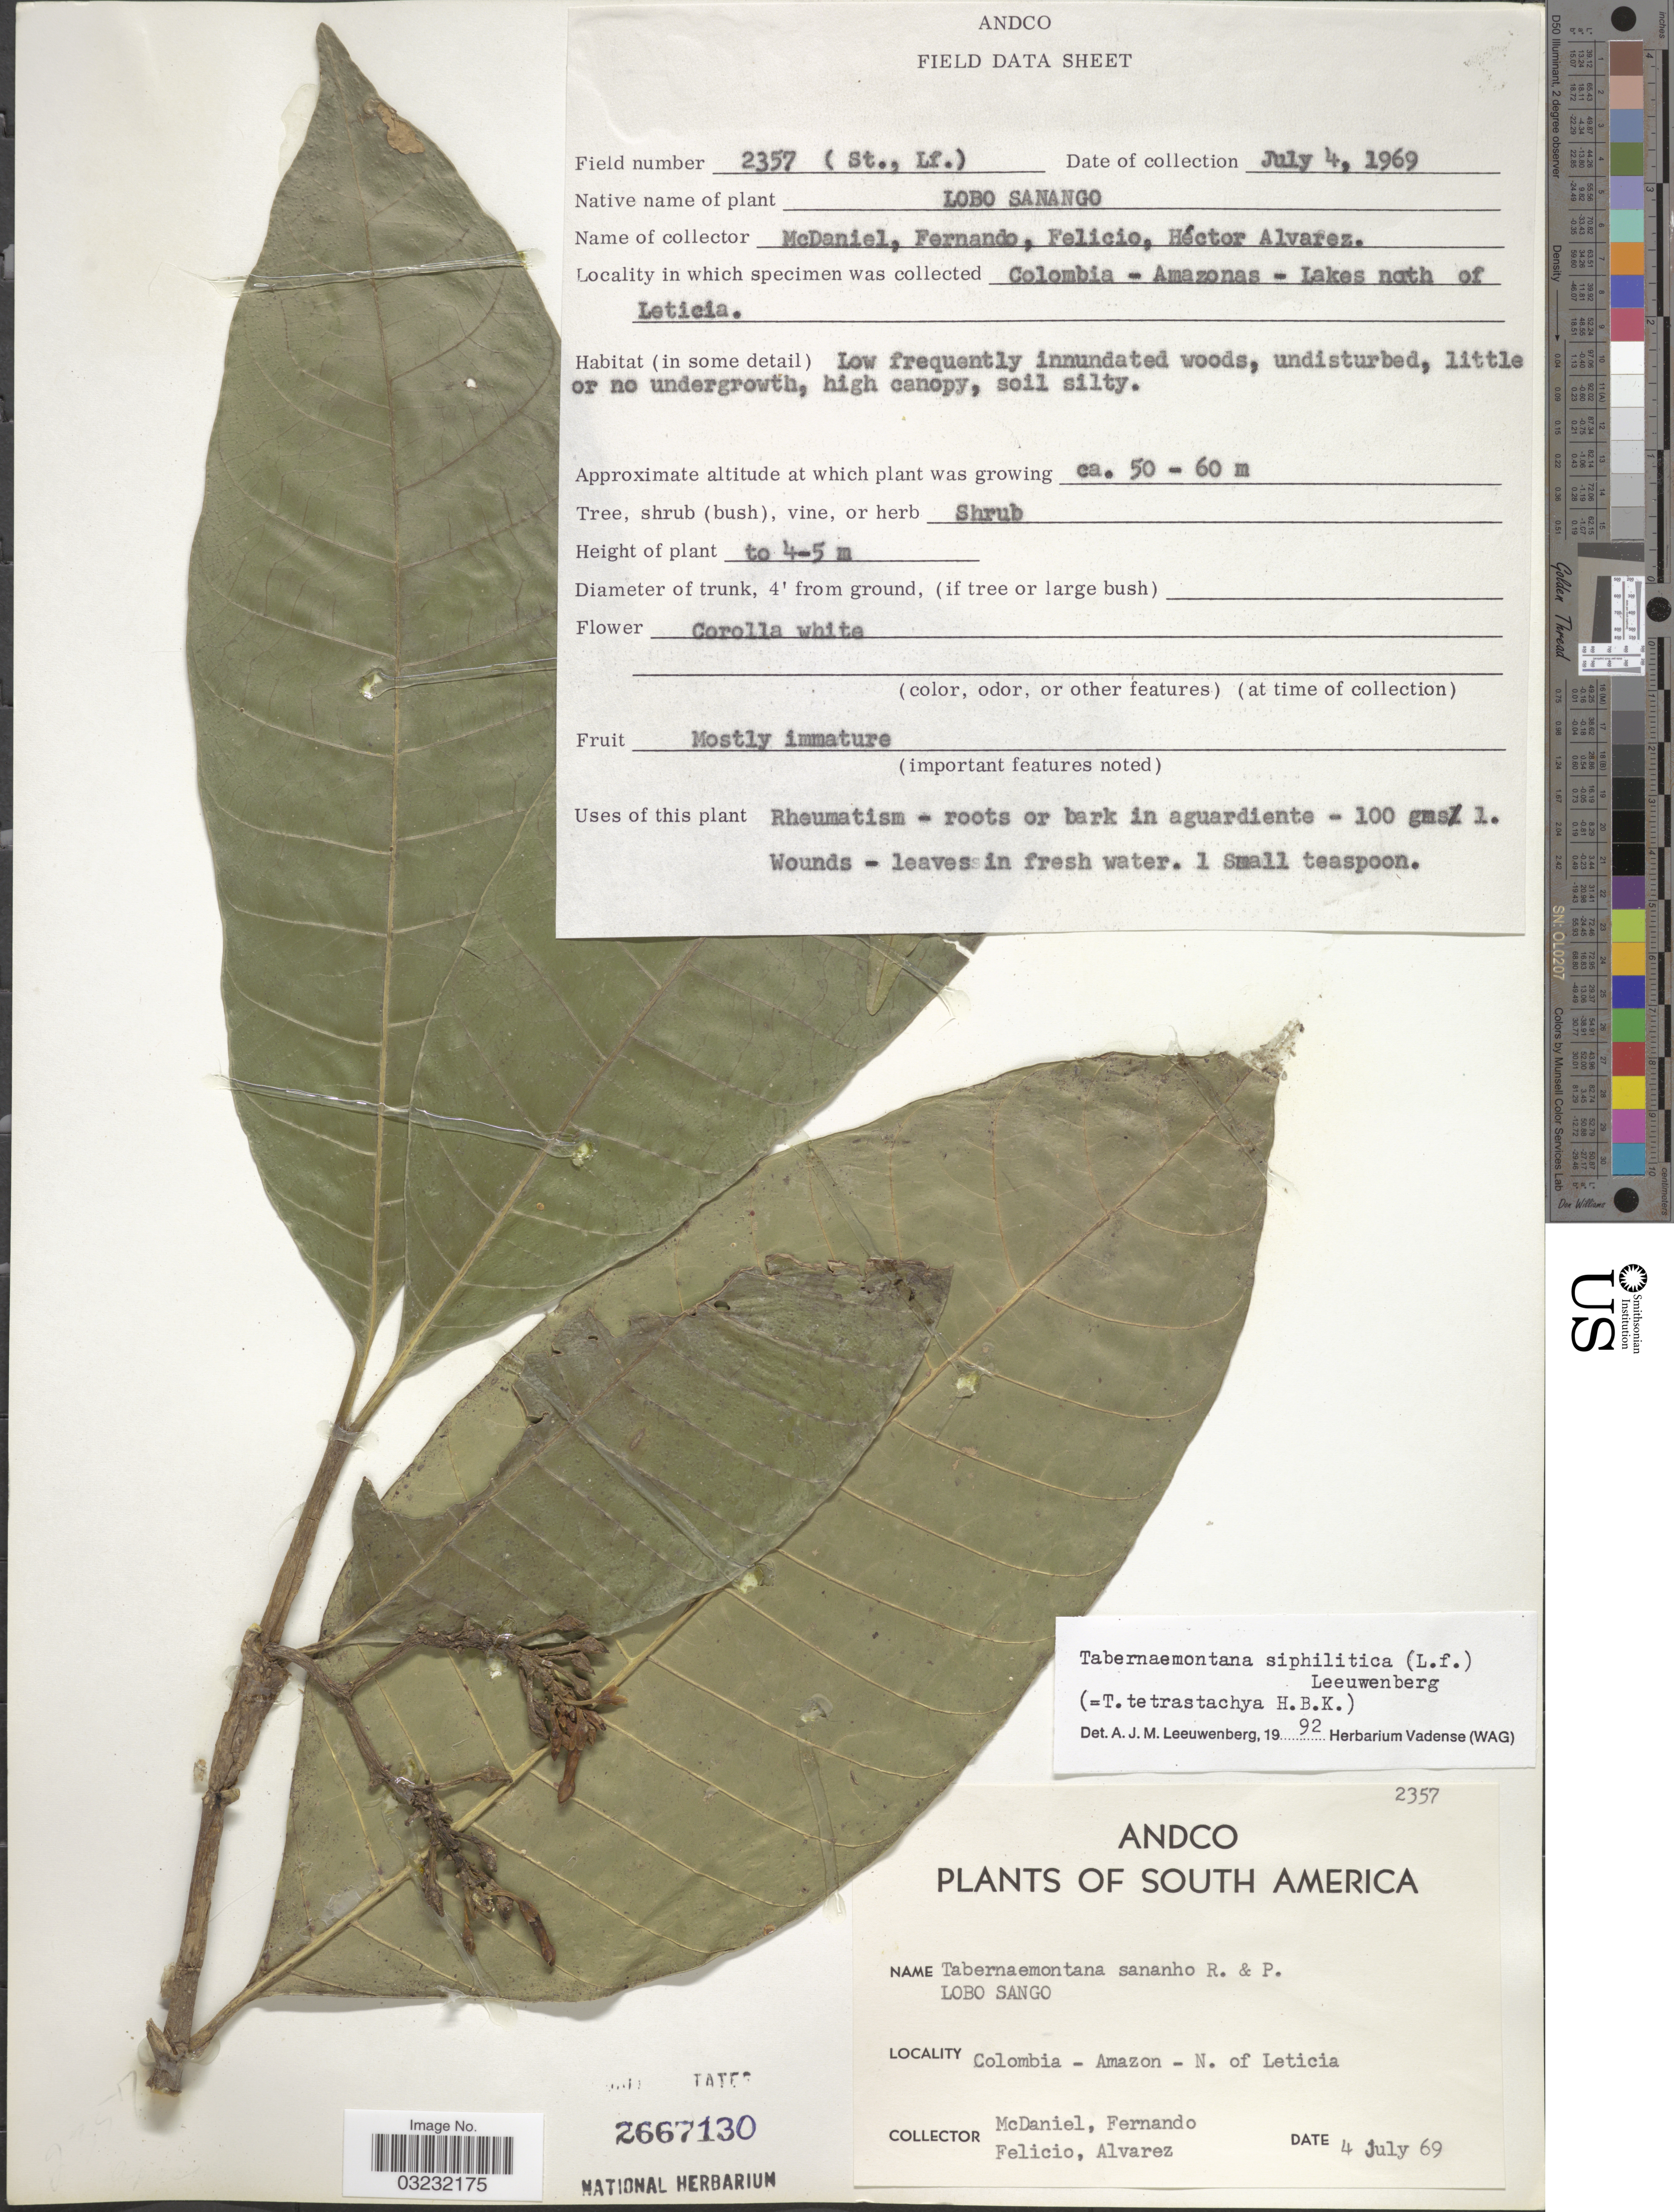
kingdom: Plantae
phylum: Tracheophyta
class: Magnoliopsida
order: Gentianales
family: Apocynaceae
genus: Tabernaemontana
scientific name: Tabernaemontana siphilitica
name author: (L. f.) Leeuwenb.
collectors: -- McDaniel, -- Fernando, -- Felicio & -- Alvarez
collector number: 2357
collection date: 1969-07-04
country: Colombia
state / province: Amazônas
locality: Amazon - N. of Leticia.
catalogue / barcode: US 2667130